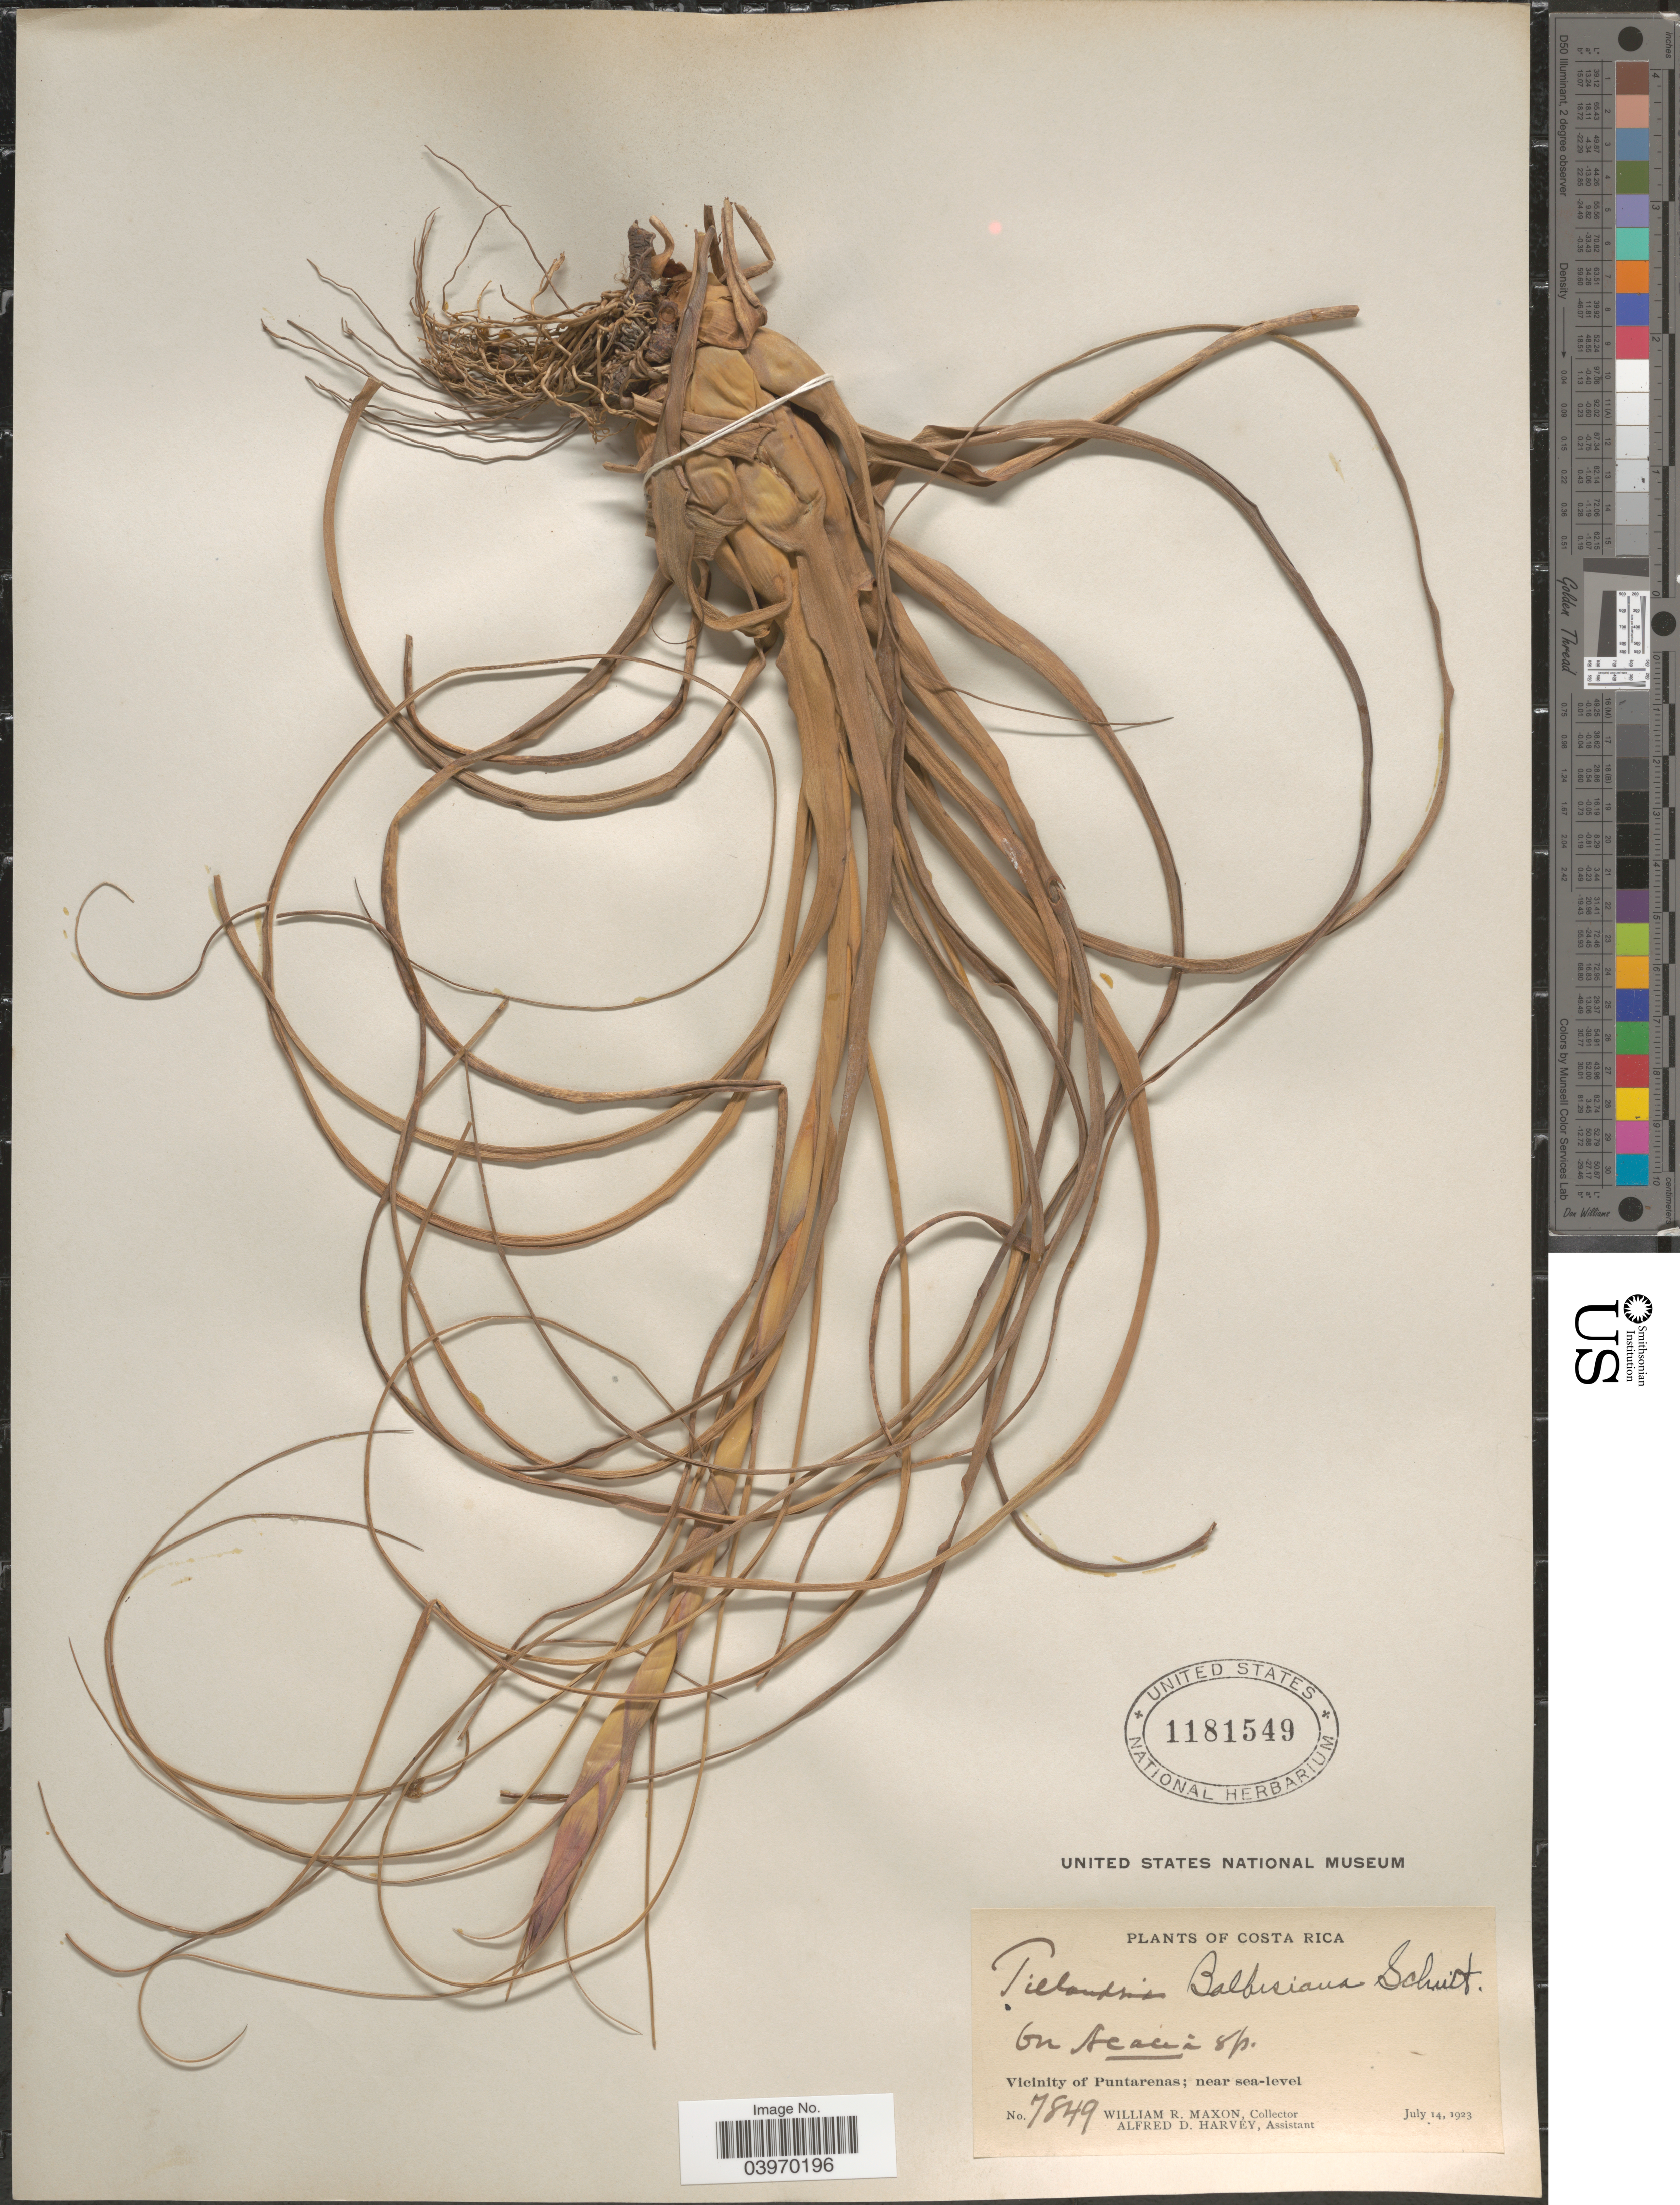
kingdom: Plantae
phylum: Tracheophyta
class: Liliopsida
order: Poales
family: Bromeliaceae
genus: Tillandsia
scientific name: Tillandsia balbisiana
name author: Schult. f.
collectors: W. R. Maxon & A. D. Harvey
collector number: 7849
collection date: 1923-07-14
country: Costa Rica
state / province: Puntarenas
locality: Vicinity of Puntarenas.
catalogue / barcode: US 1181549